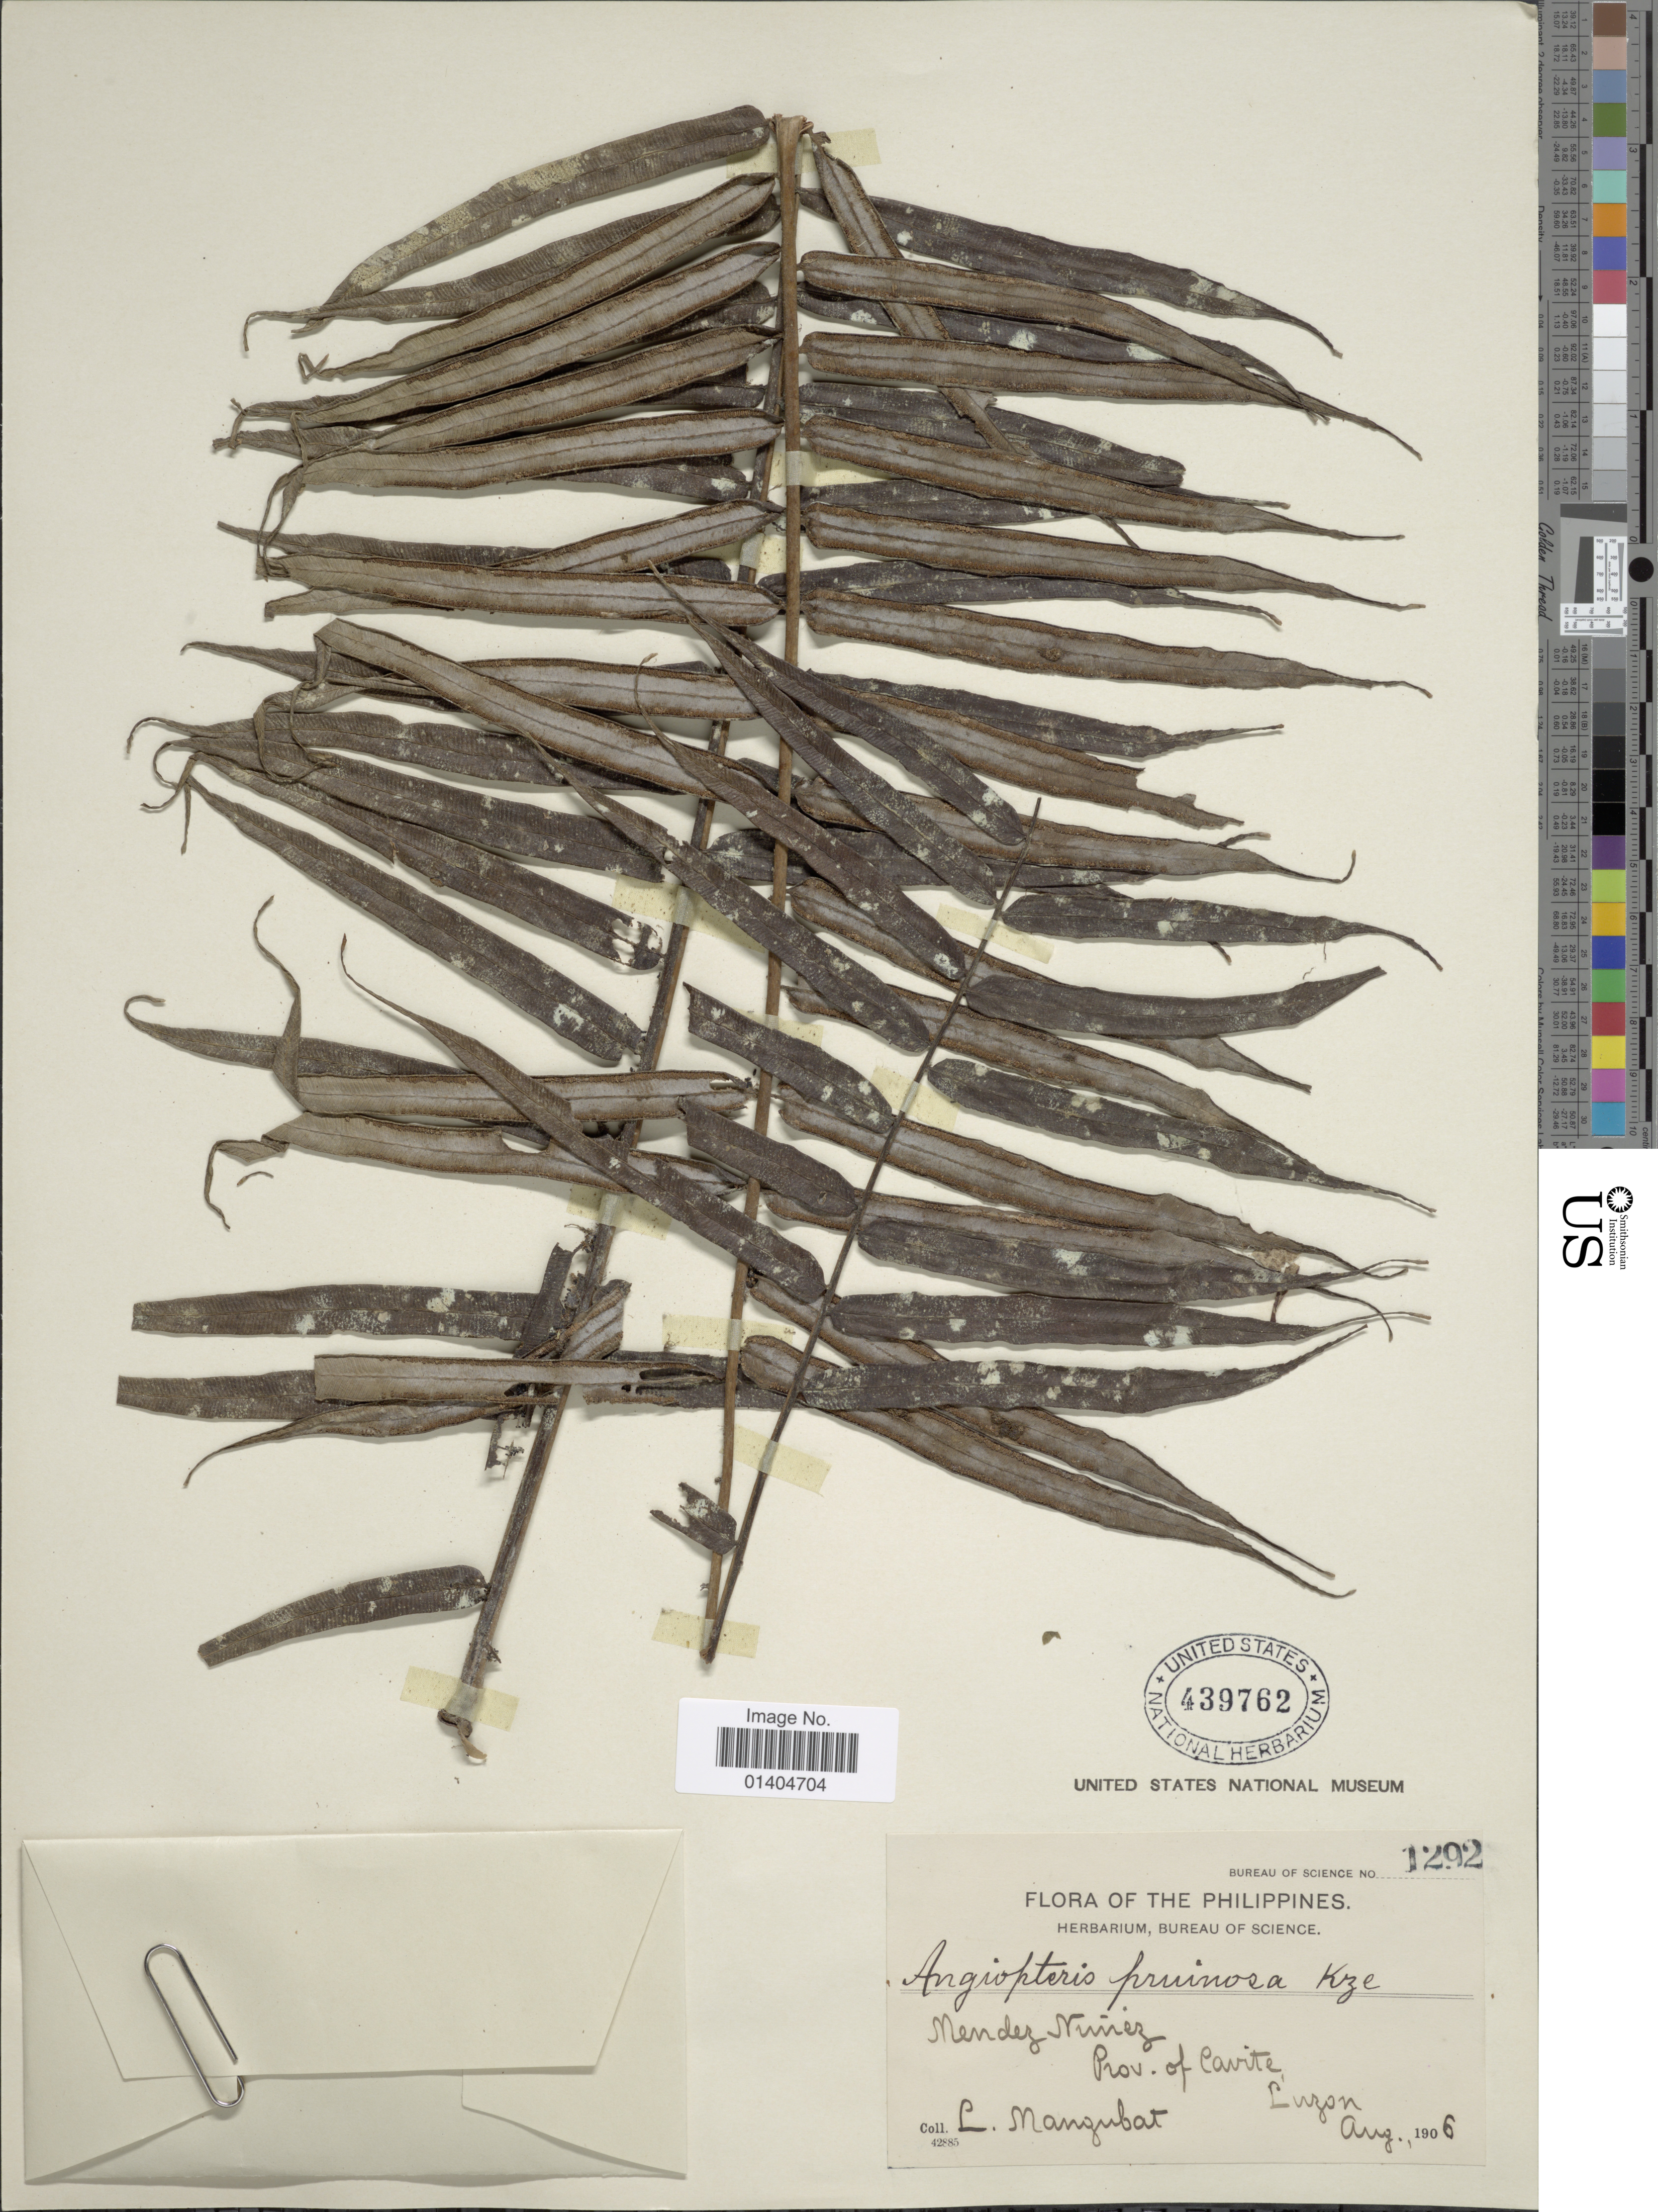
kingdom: Plantae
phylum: Tracheophyta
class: Polypodiopsida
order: Marattiales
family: Marattiaceae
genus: Angiopteris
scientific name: Angiopteris pruinosa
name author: Kunze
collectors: L. Mangubat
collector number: Bureau of Science 42885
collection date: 1906-08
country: Philippines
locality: The Philippines Mendez Nuñez Prov. of Cavite, Luzon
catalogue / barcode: US 439762